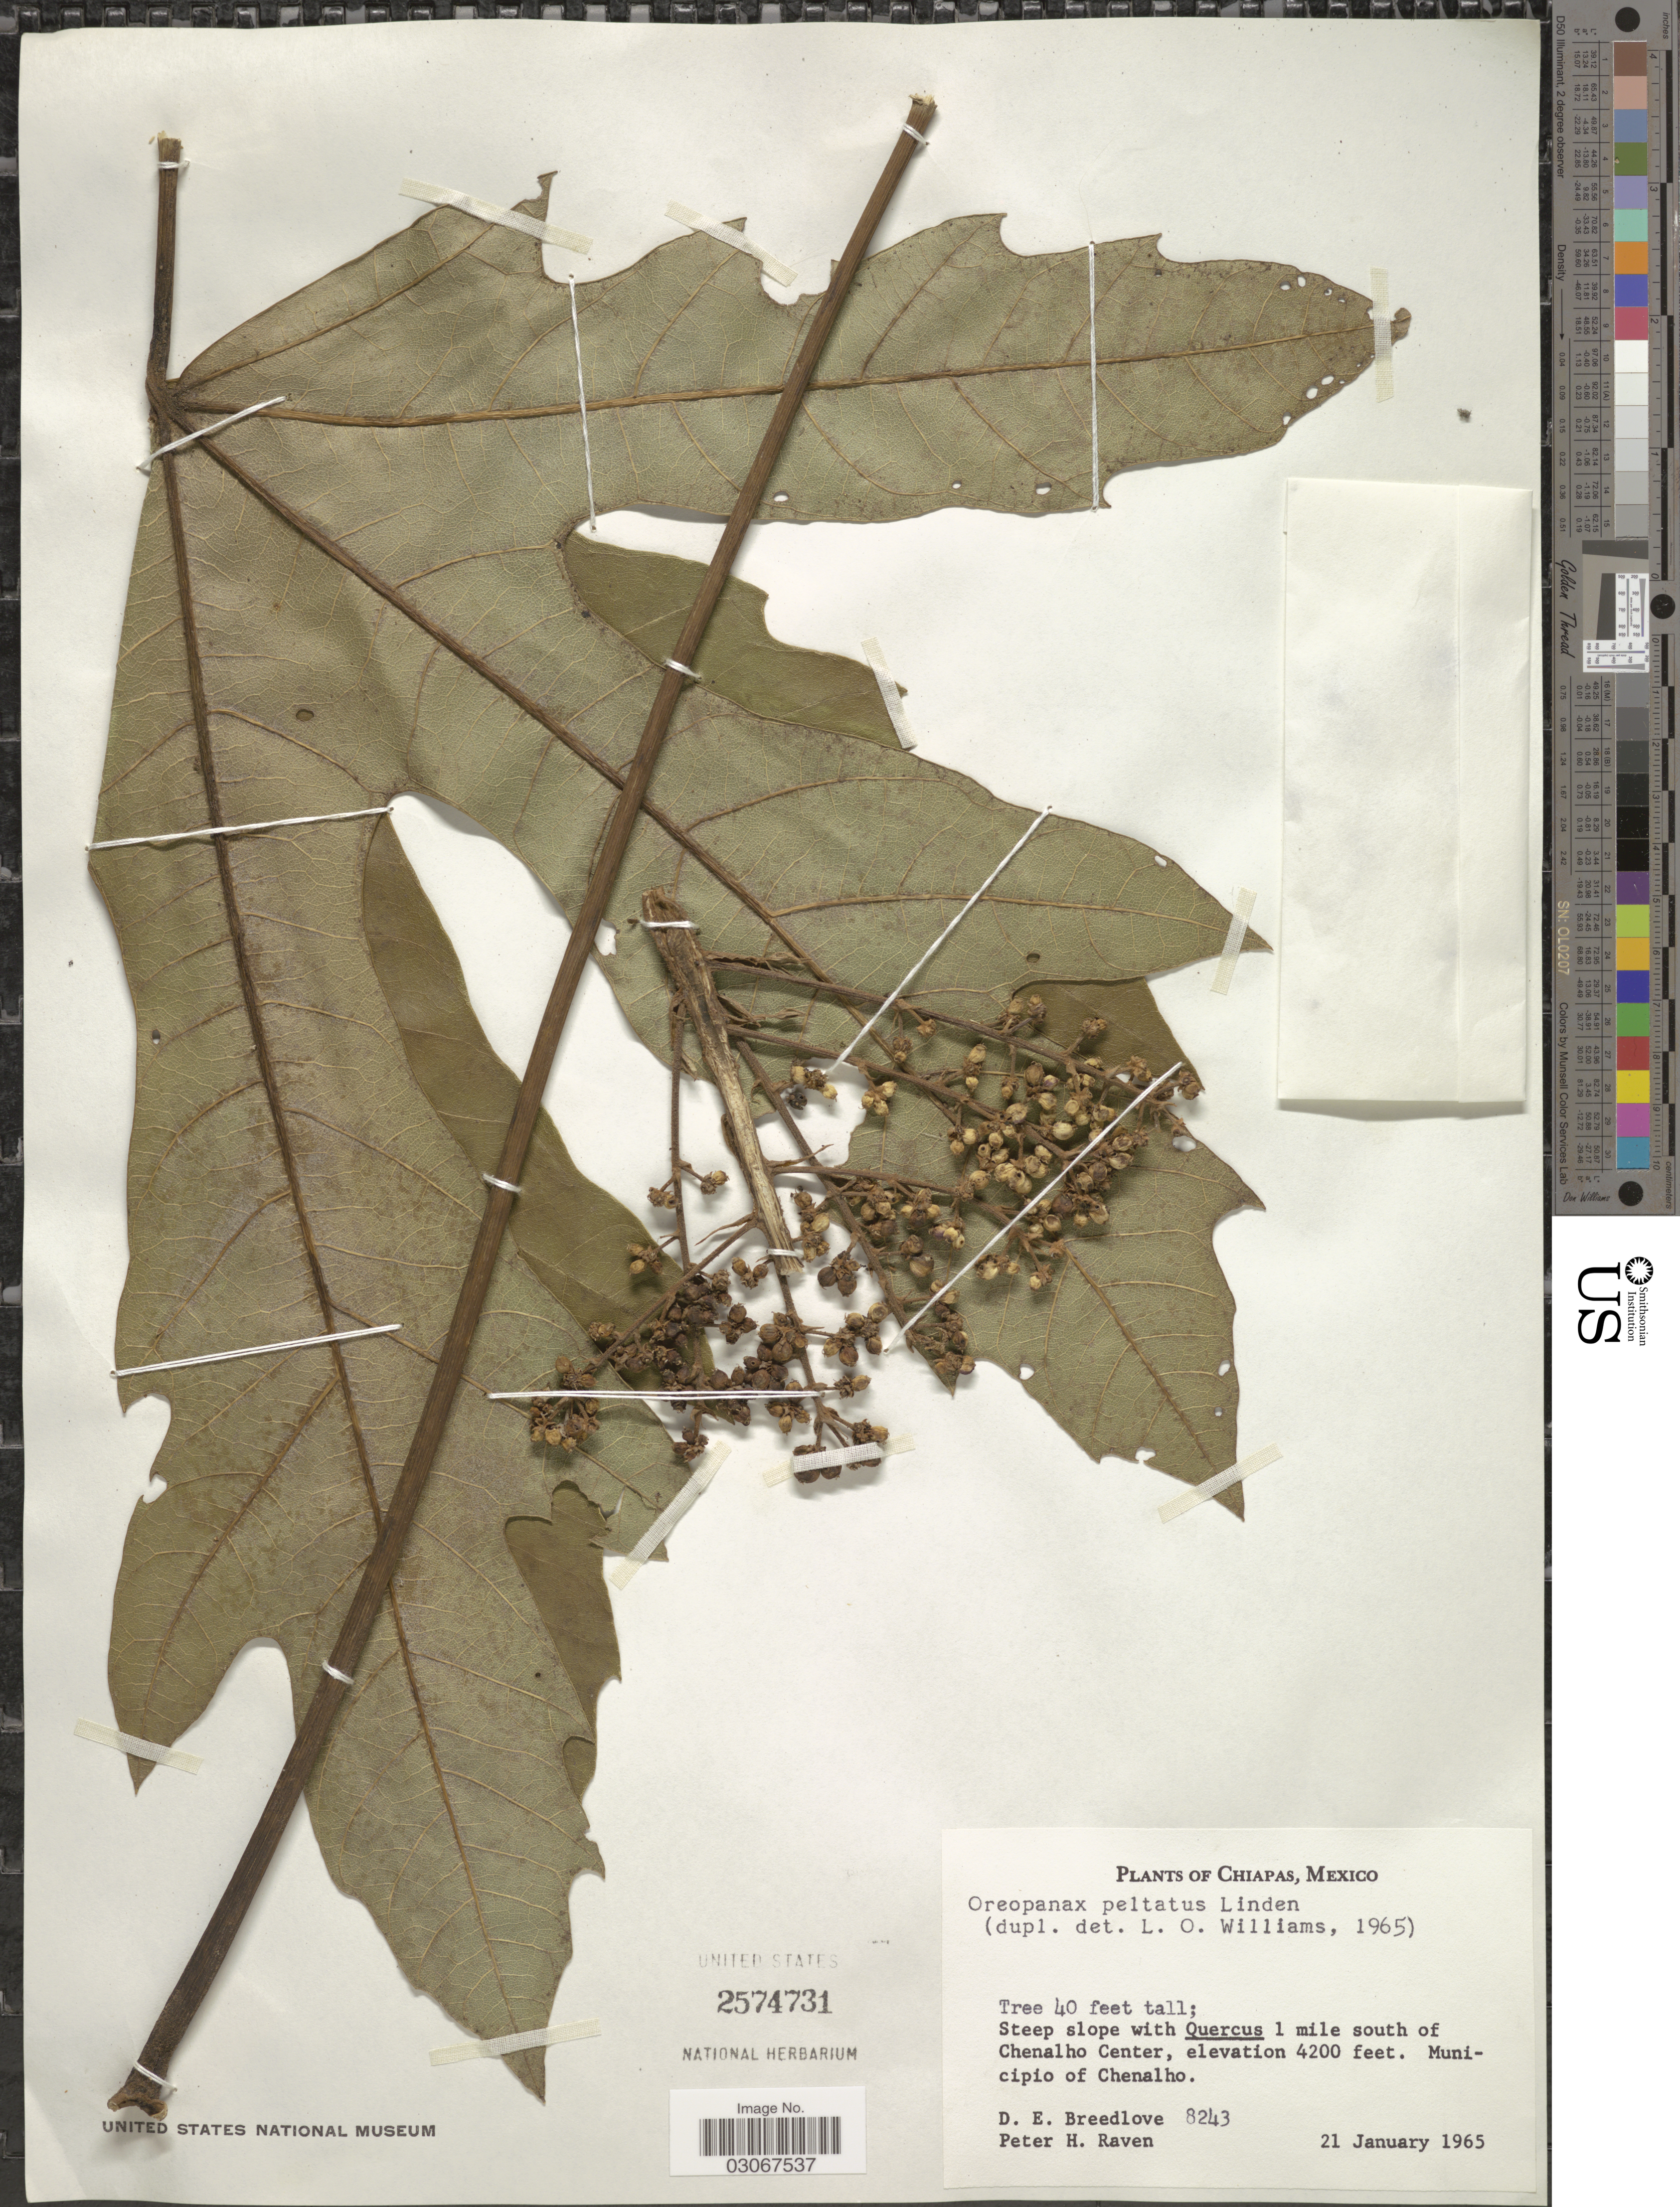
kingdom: Plantae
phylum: Tracheophyta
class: Magnoliopsida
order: Apiales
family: Araliaceae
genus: Oreopanax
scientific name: Oreopanax peltatus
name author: Linden ex Regel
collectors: D. E. Breedlove & P. Raven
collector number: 8243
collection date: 1965-01-21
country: Mexico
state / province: Chiapas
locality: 1 miles south of Chenalho Center. Municipio of Chenalho.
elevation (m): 1280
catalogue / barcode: US 2574731